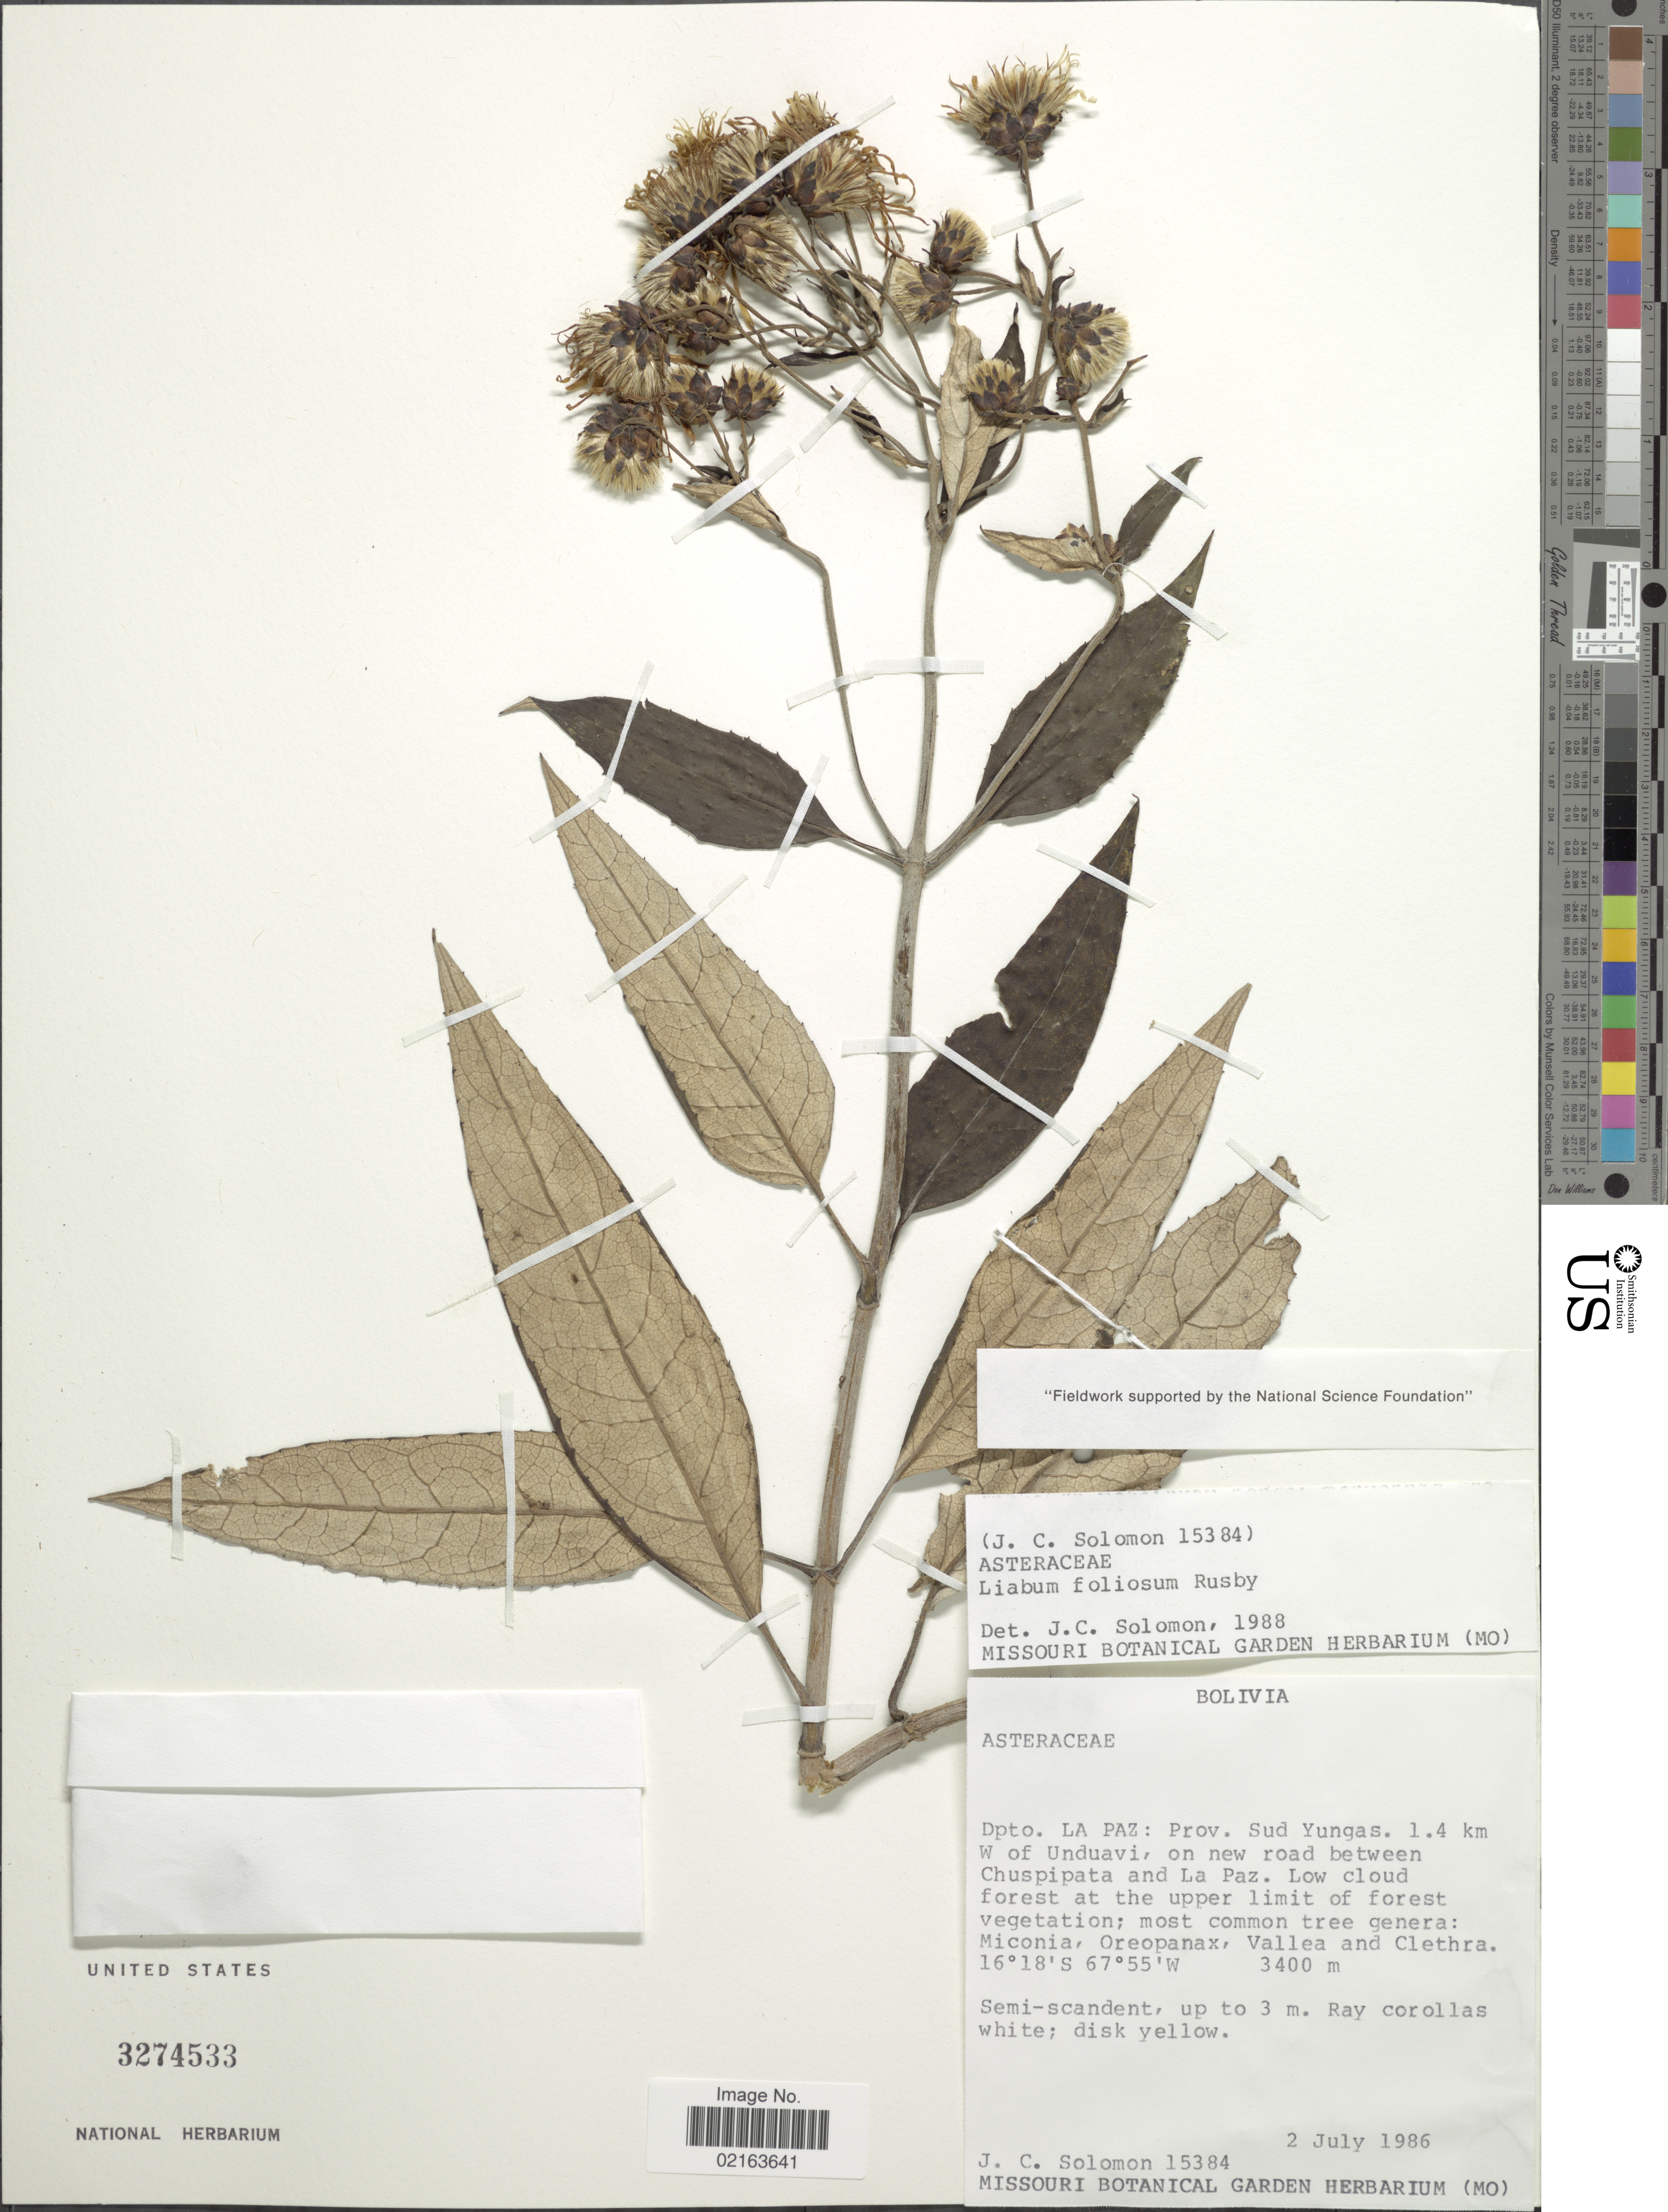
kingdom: Plantae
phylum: Tracheophyta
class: Magnoliopsida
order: Asterales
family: Asteraceae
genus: Munnozia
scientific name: Munnozia foliosa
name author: Rusby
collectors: J. C. Solomon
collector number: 15384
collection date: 1986-07-02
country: Bolivia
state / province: La Paz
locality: Dpto. La Paz: Prov. Sud Yungas. 1.4 km W of Unduavi, on new road between Chuspipata and La Paz.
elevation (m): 3400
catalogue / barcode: US 3274533